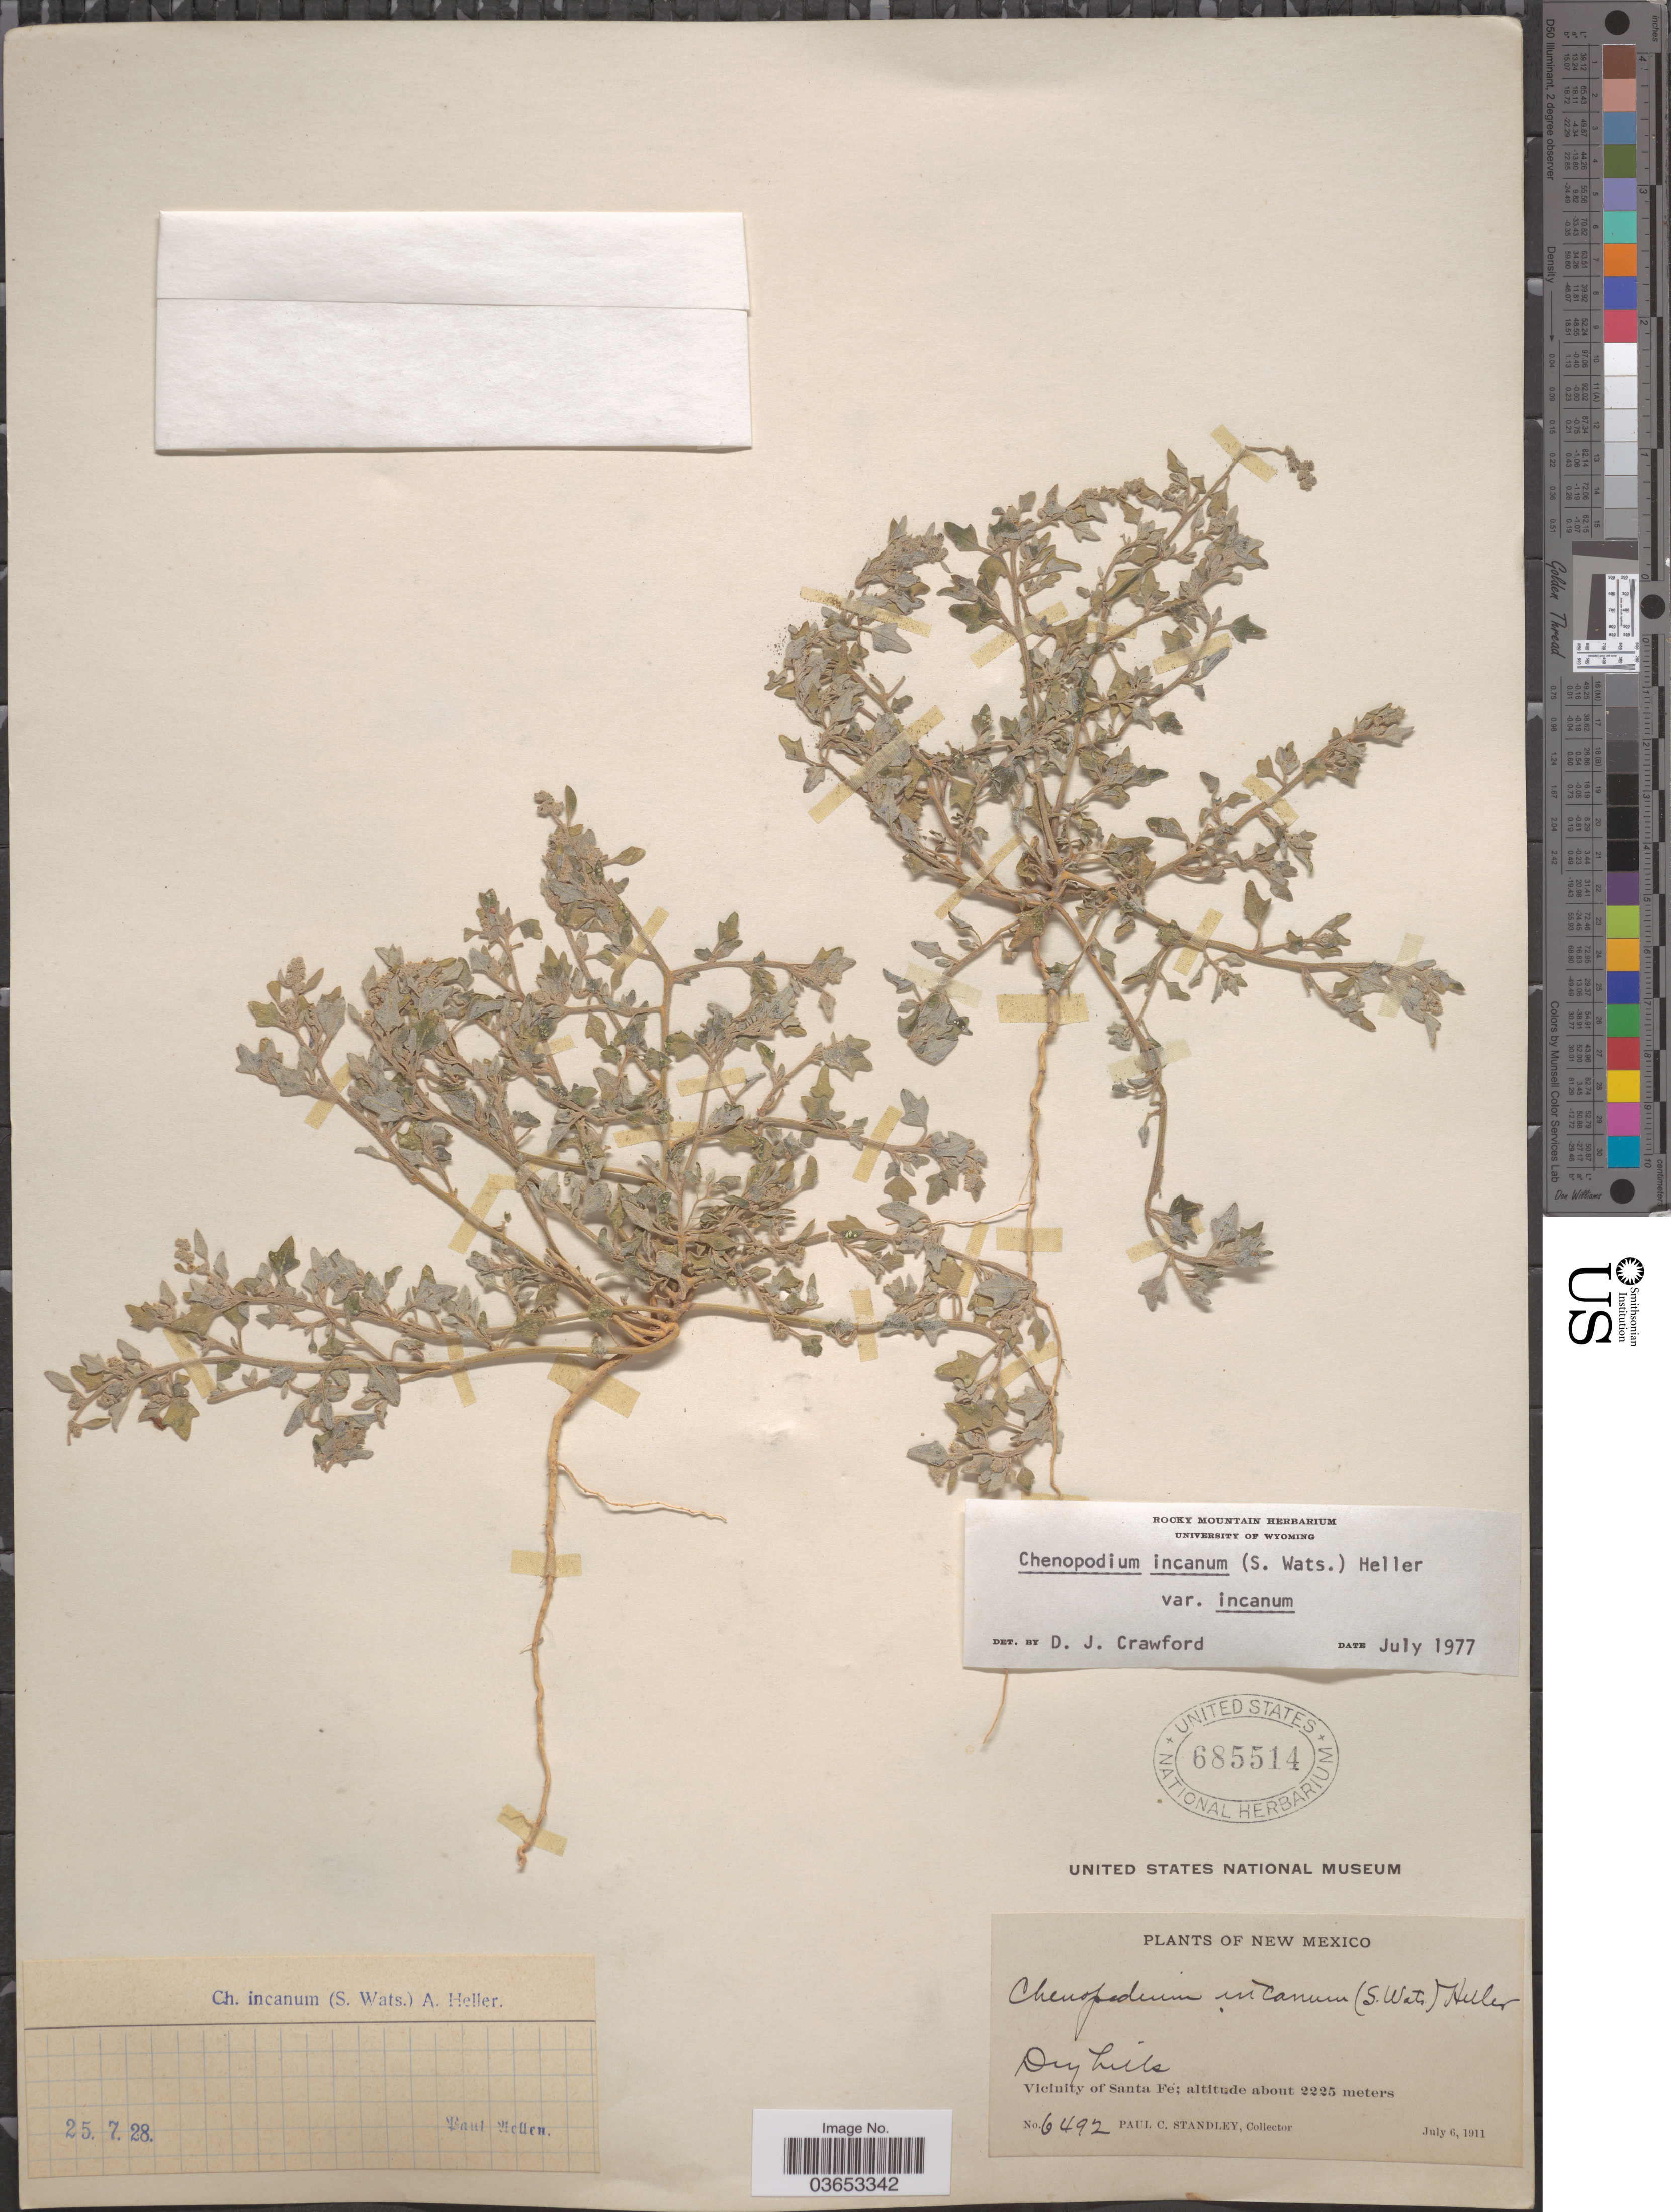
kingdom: Plantae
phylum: Tracheophyta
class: Magnoliopsida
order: Caryophyllales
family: Amaranthaceae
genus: Chenopodium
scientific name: Chenopodium incanum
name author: (S. Watson) A. Heller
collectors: P. C. Standley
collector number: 6492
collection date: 1911-07-06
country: United States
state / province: New Mexico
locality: Vicinity of Santa Fe.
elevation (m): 2225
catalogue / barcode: US 685514